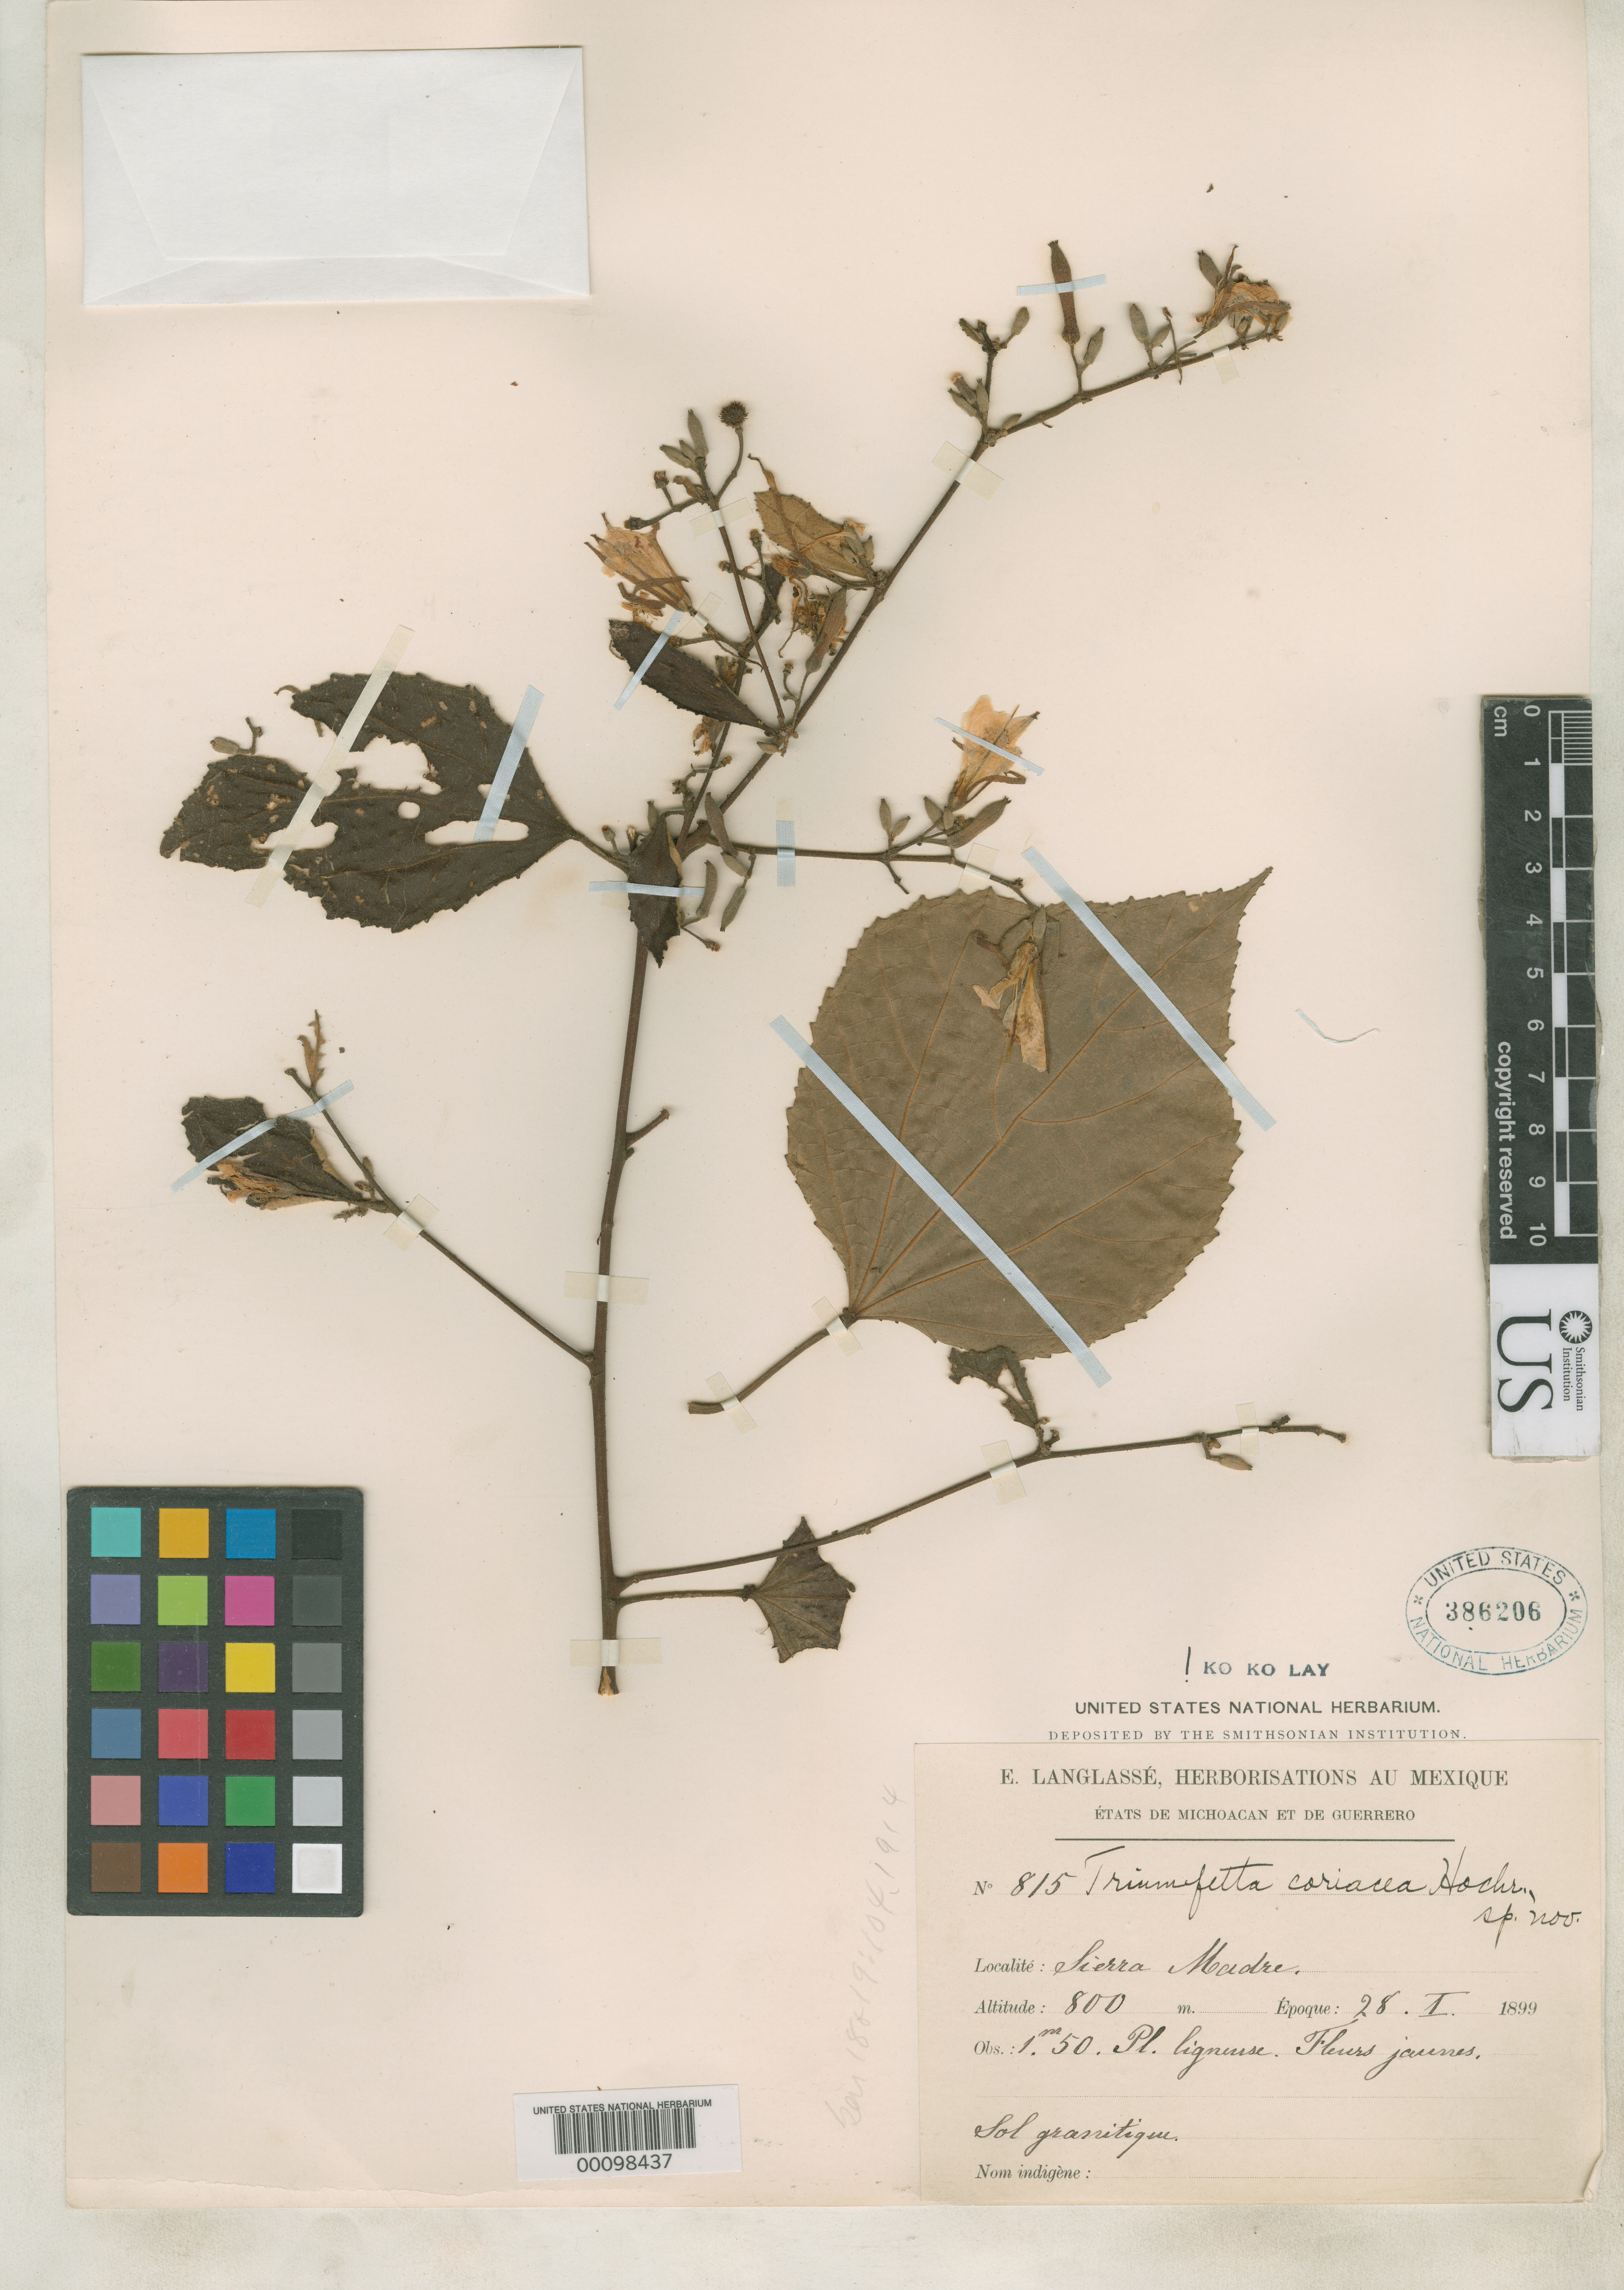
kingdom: Plantae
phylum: Tracheophyta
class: Magnoliopsida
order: Malvales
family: Malvaceae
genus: Triumfetta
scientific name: Triumfetta coriacea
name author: Hochr.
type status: Isotype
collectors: E. Langlassé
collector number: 815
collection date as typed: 28 Jan 1899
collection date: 1899-01-28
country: Mexico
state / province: Guerrero / Michoacán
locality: Sierra Madre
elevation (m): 800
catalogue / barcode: US 386206